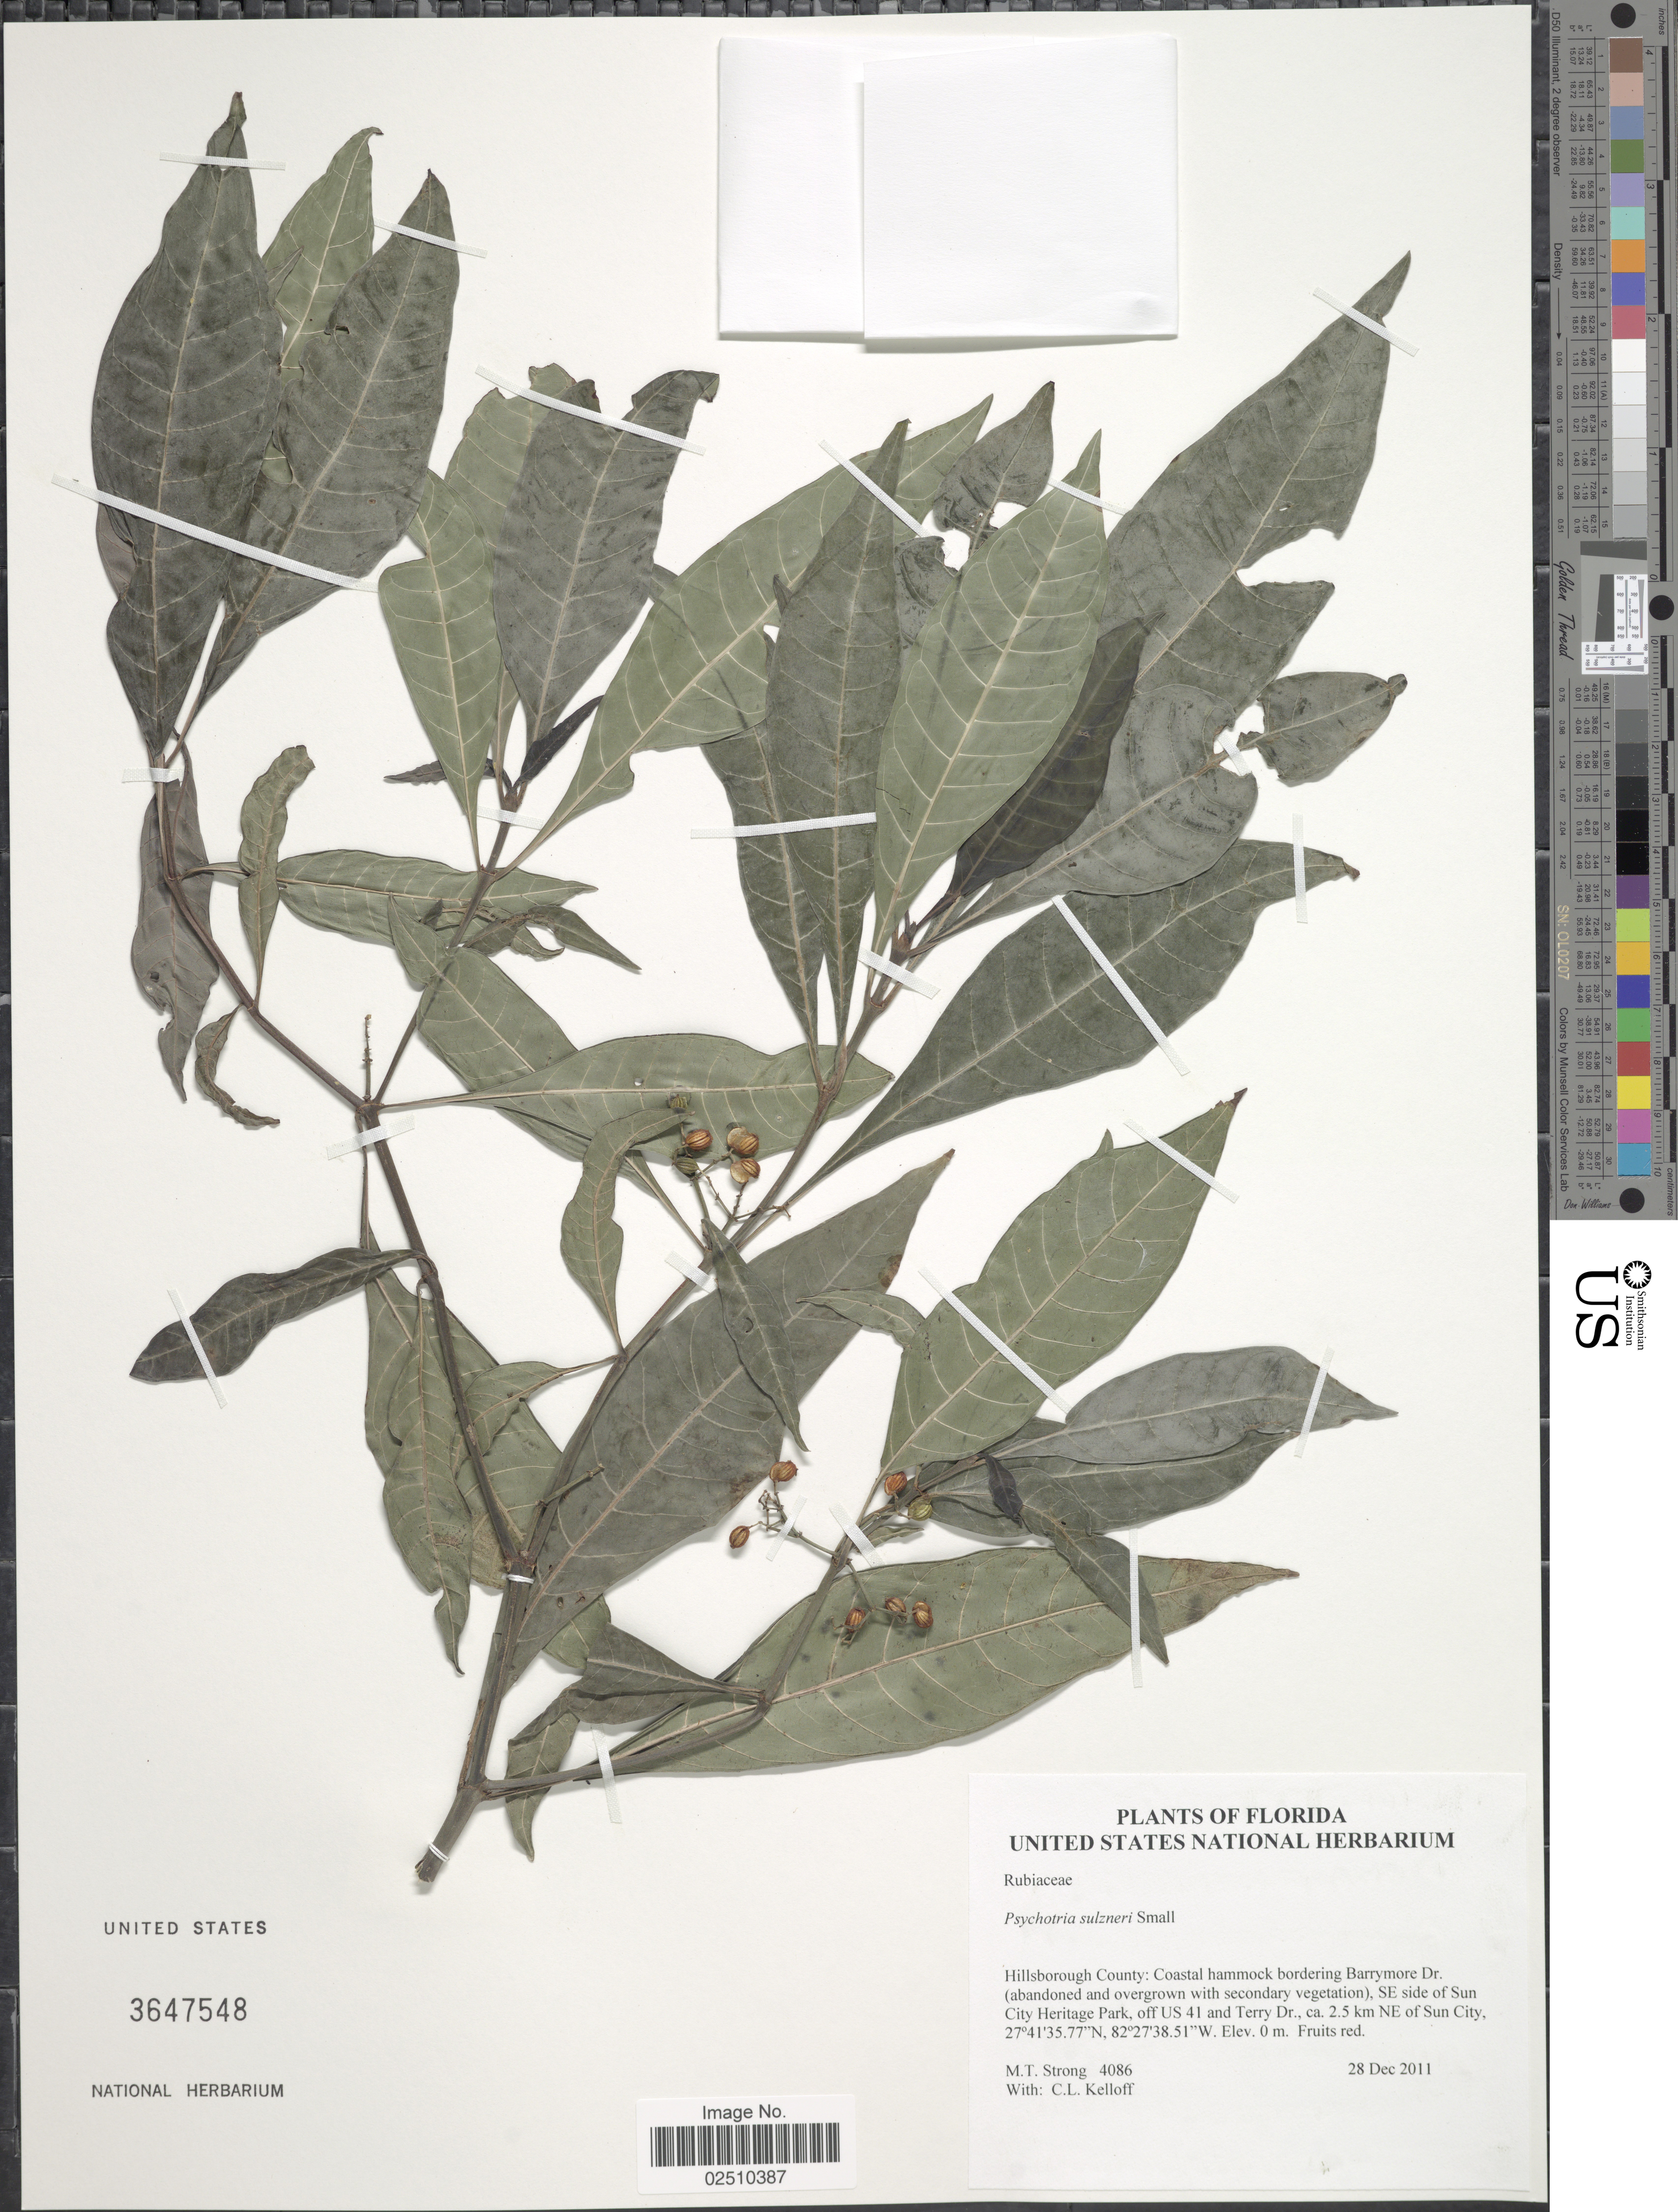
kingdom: Plantae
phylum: Tracheophyta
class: Magnoliopsida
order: Gentianales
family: Rubiaceae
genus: Psychotria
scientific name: Psychotria sulzneri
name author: Small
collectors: M. T. Strong & C. L. Kelloff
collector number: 4086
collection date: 2011-12-28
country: United States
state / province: Florida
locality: Hillsborough County, coastal hammock bordering Barrymore Dr., se side of Sun City Herritage Park, off US 41 and Terry Dr., ca 2.5 km NE of Sun City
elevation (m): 0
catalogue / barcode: US 3647548